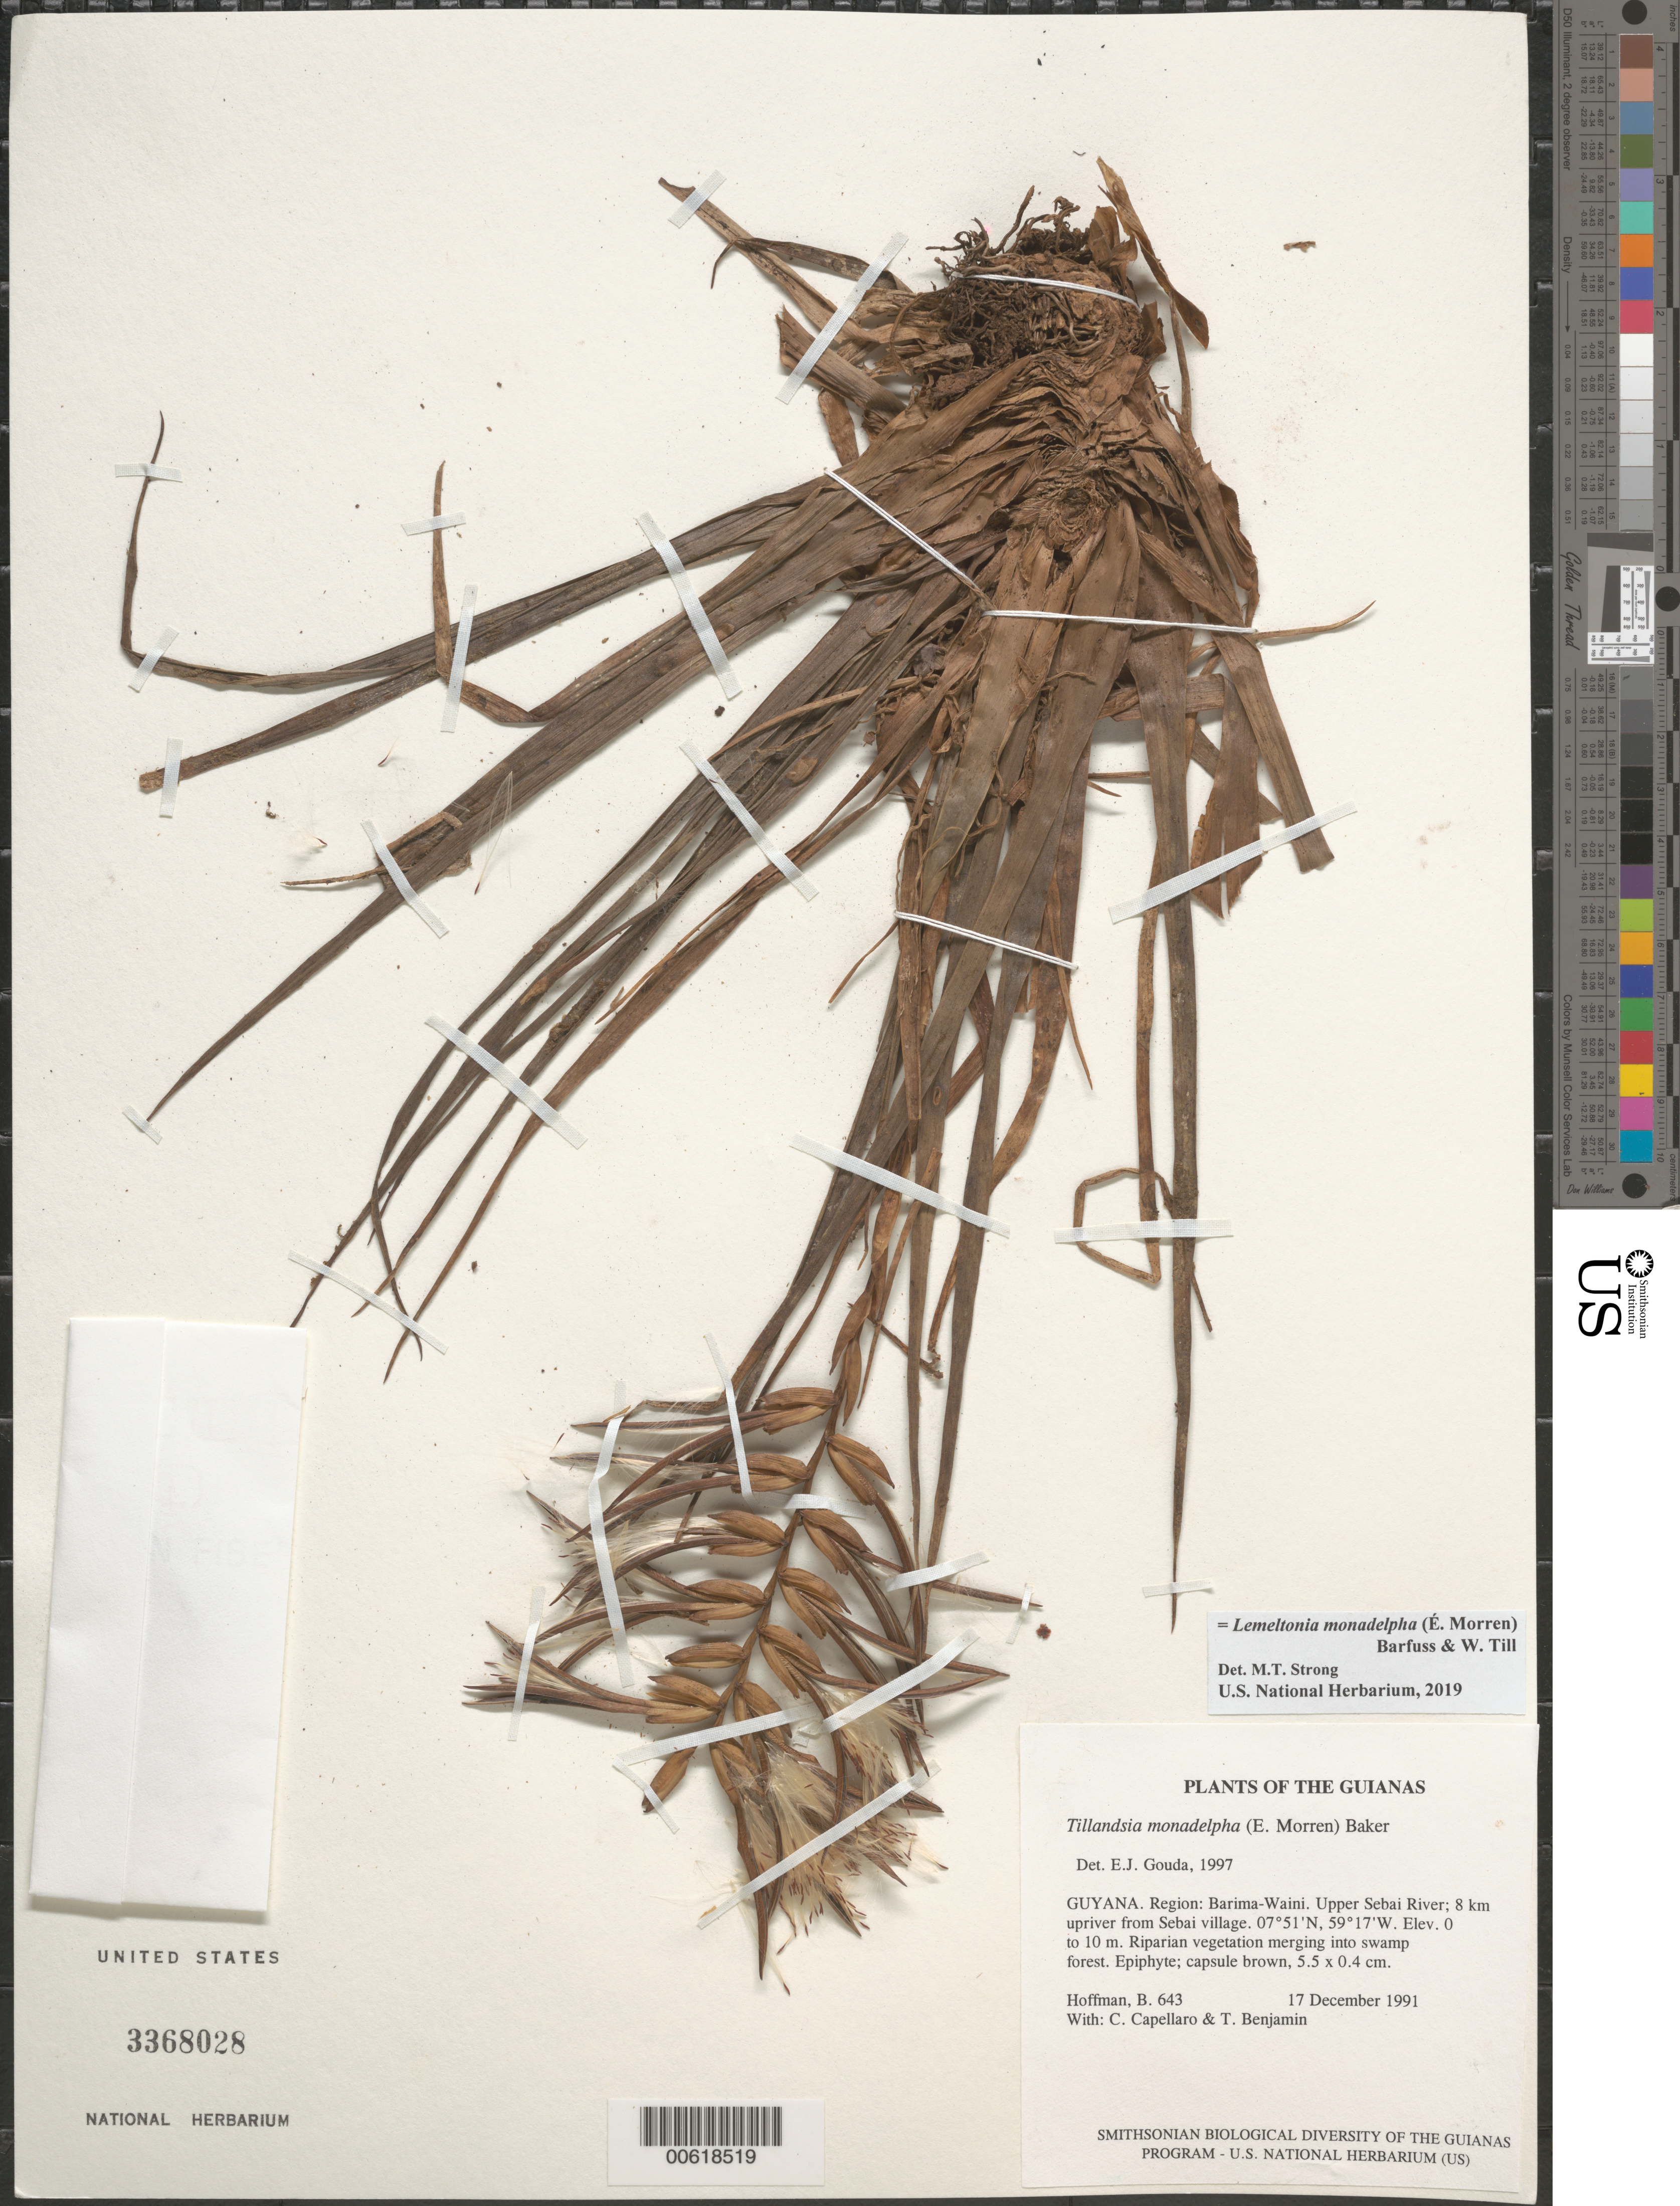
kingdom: Plantae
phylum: Tracheophyta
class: Liliopsida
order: Poales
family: Bromeliaceae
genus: Lemeltonia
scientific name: Lemeltonia monadelpha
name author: (É. Morren) Barfuss & W. Till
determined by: Strong, M. T., (US), Smithsonian Institution - National Museum of Natural History (UNITED STATES)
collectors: B. Hoffman, C. Capellaro & T. Benjamin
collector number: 643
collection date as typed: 17 December 1991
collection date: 1991-12-17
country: Guyana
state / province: Barima-Waini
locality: Upper Sebai River; 8 km upriver from Sebai Village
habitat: Riparian vegetation merging into swamp forest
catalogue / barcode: US 3368028